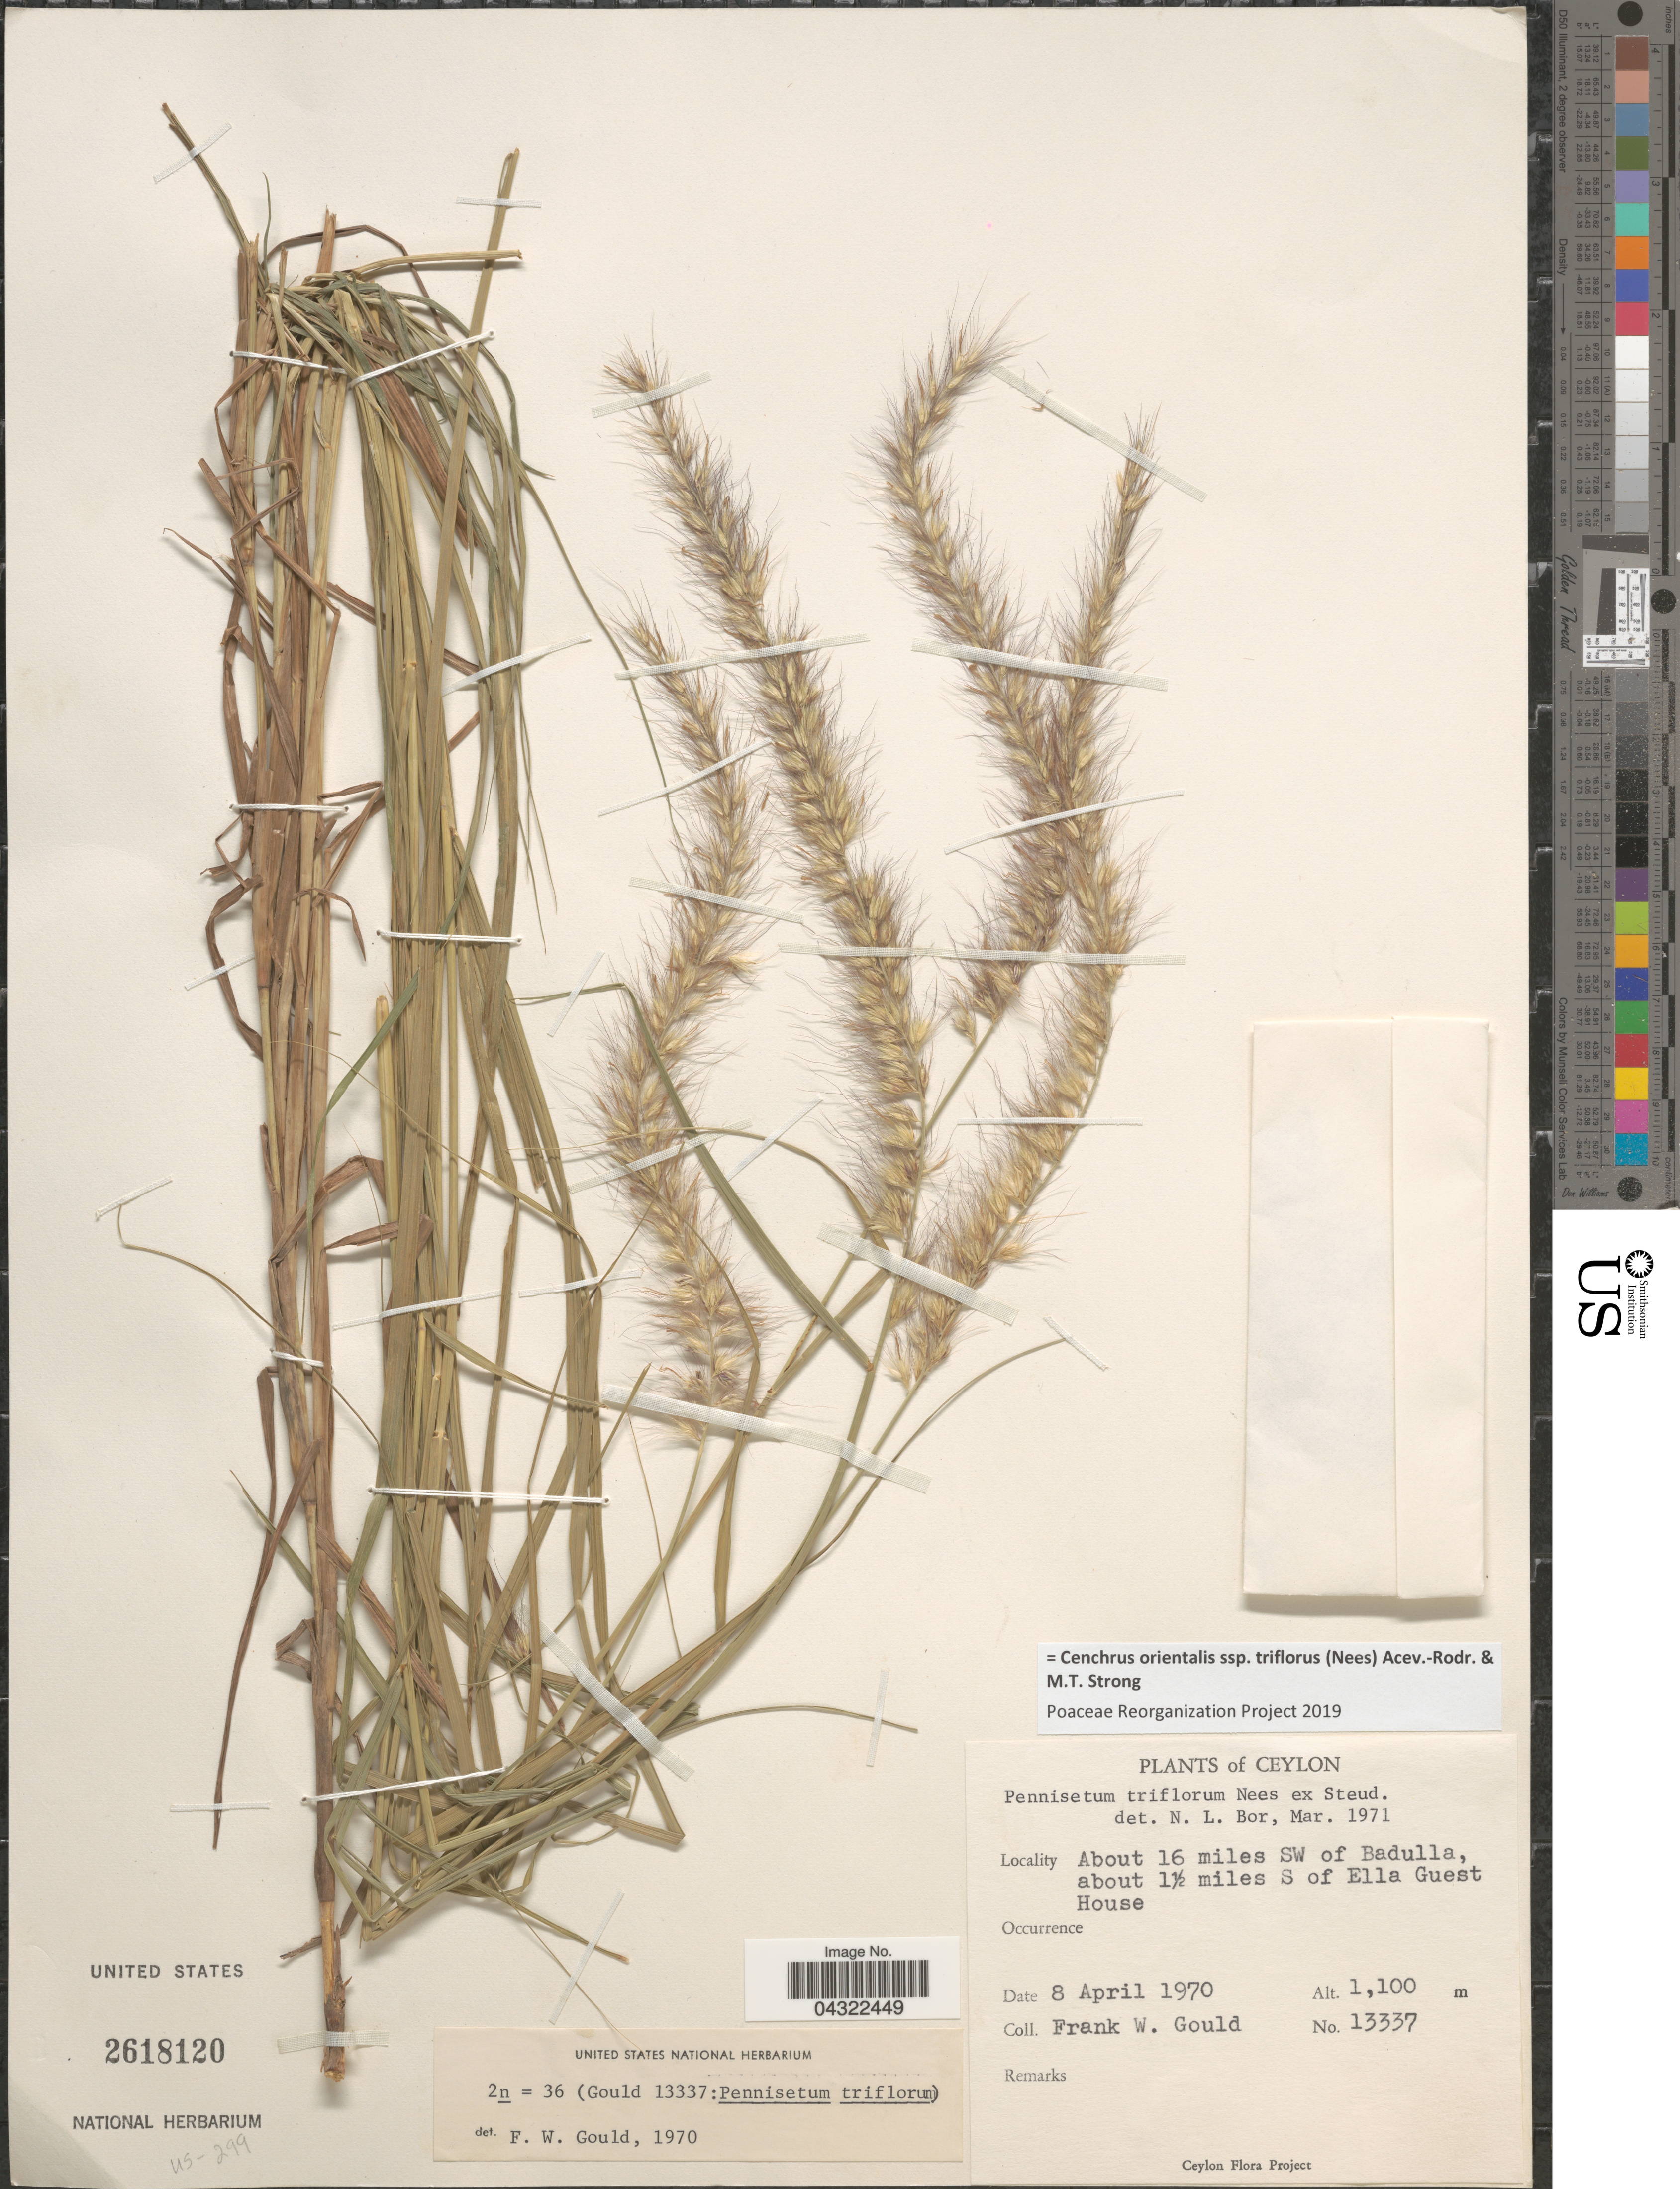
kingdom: Plantae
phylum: Tracheophyta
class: Liliopsida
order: Poales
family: Poaceae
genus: Cenchrus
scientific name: Cenchrus orientalis subsp. triflorus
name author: (Nees) Acev.-Rodr. & M.T. Strong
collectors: F. W. Gould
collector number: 13337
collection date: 1970-04-08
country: Sri Lanka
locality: Ceylon. About 16 miles SW of Badulla, about 1½ miles S of Ella Guest House.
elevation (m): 1100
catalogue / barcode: US 2618120